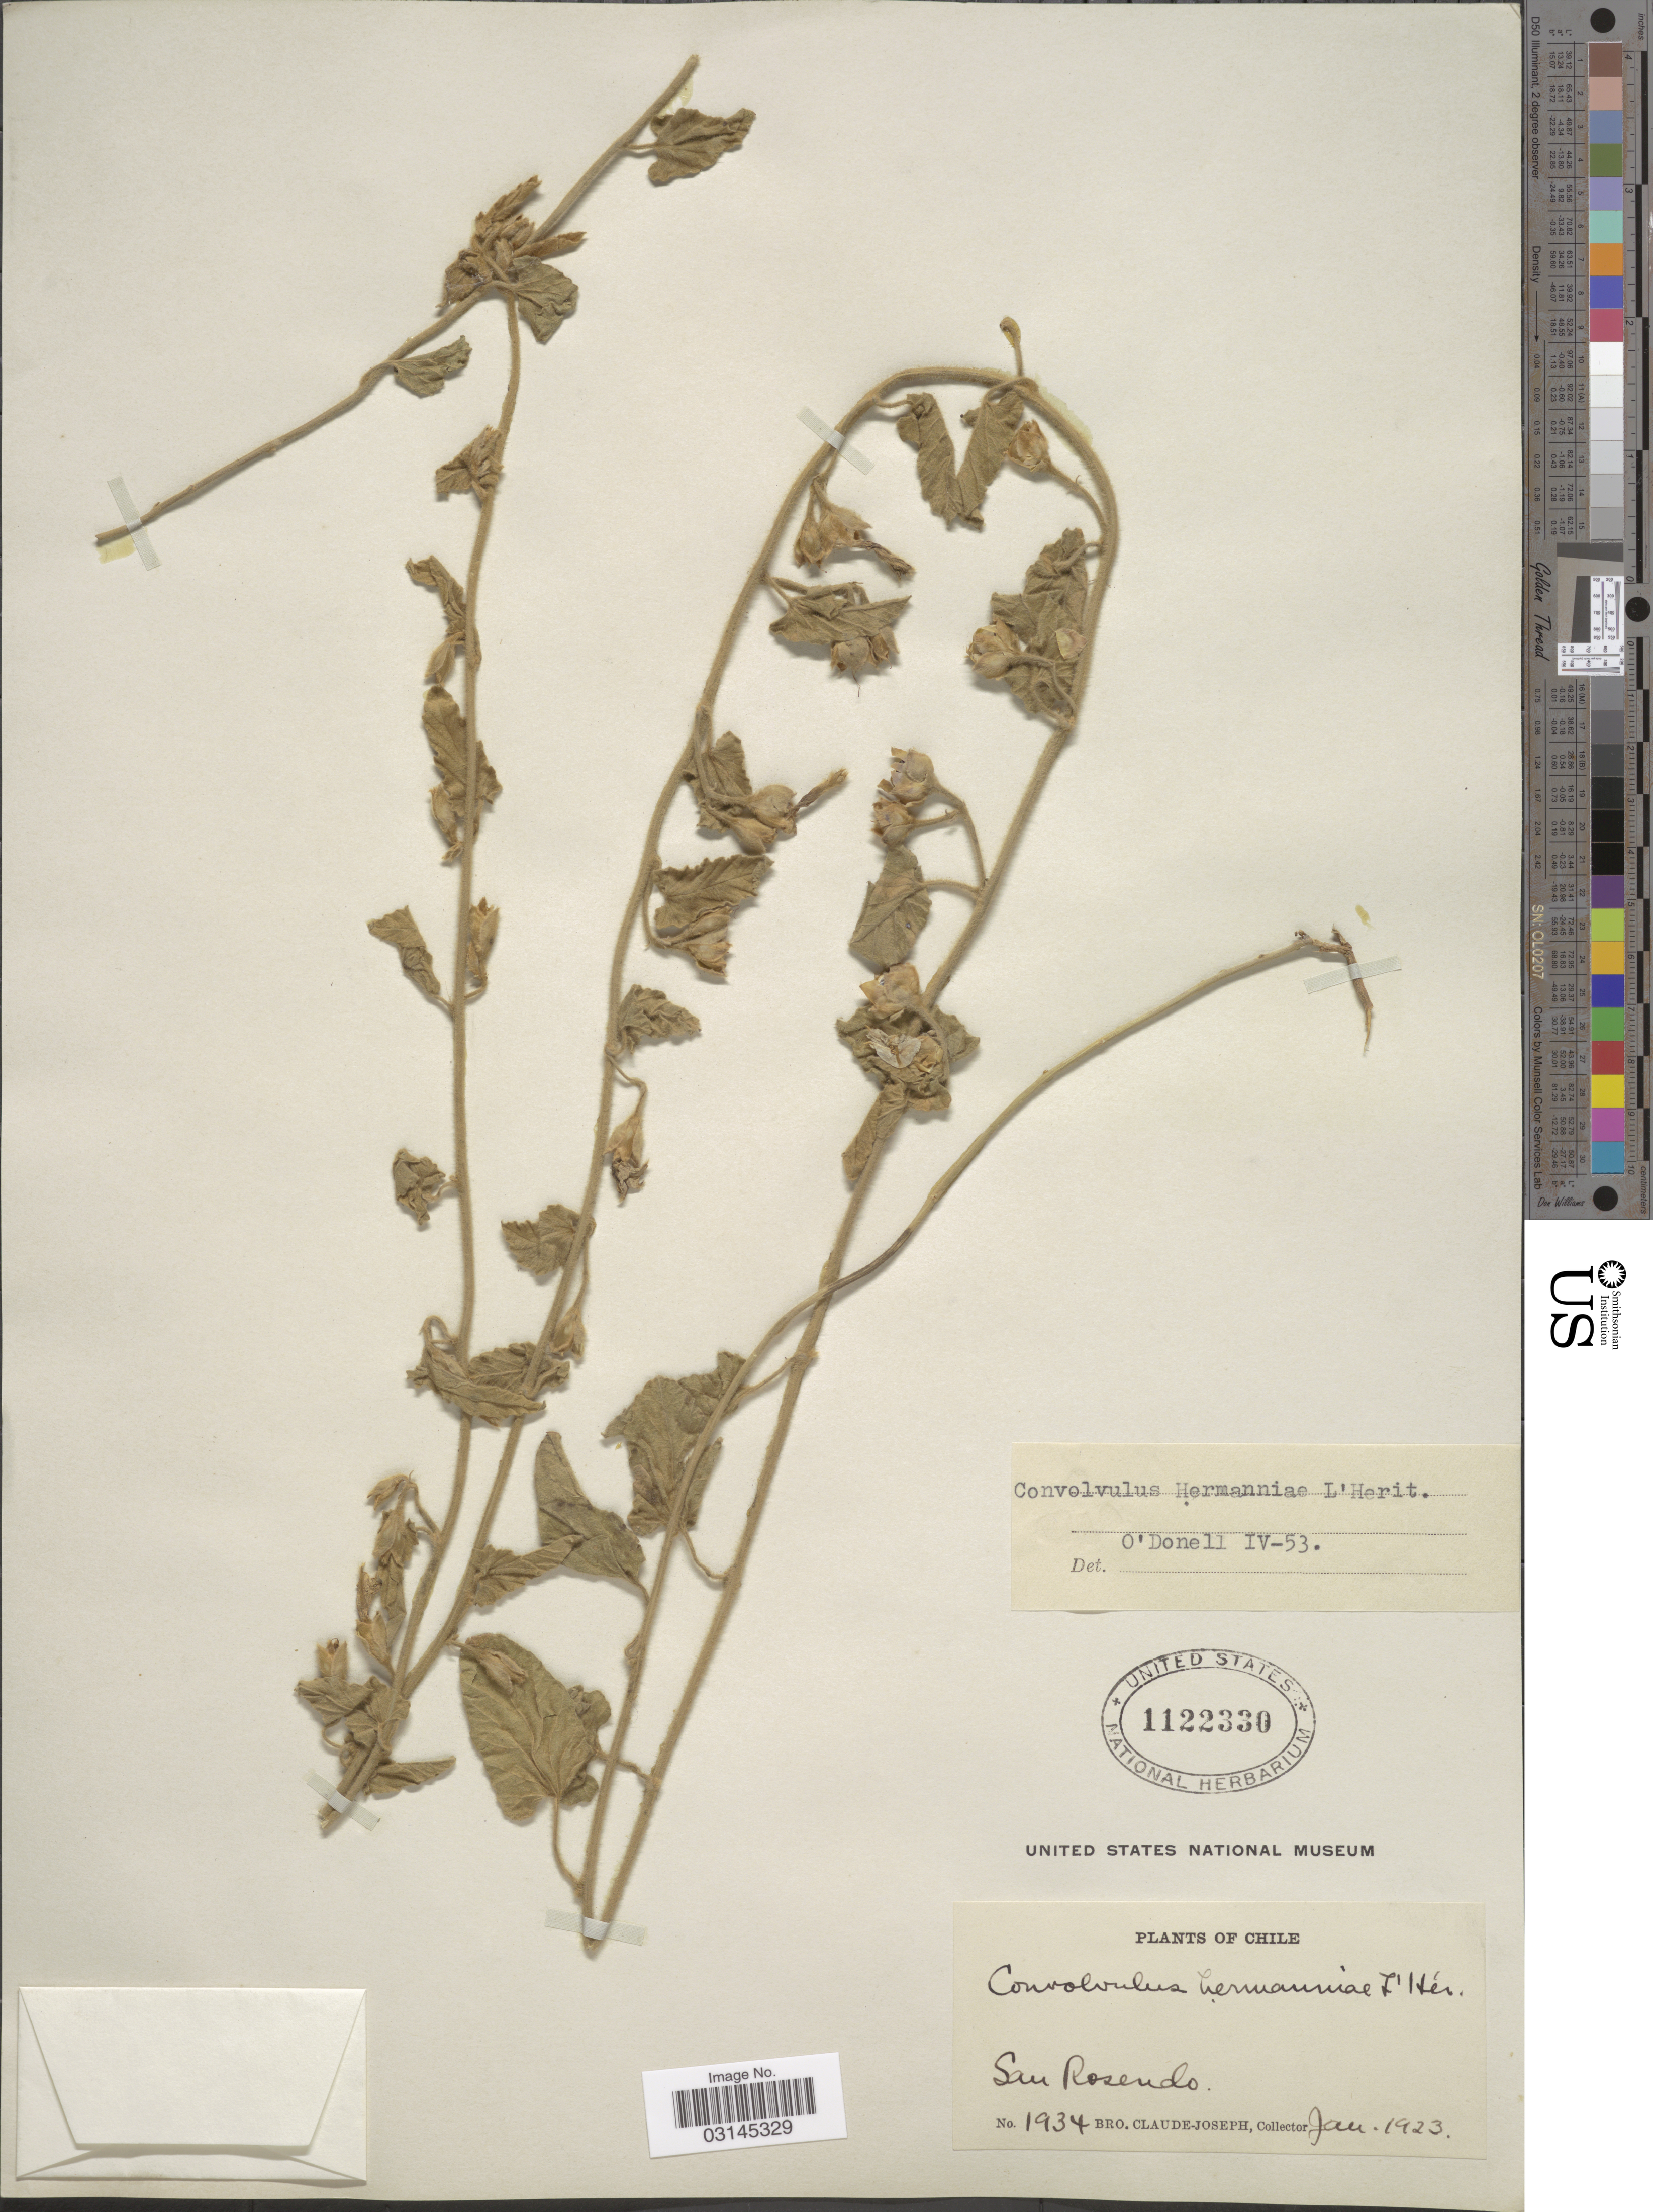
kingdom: Plantae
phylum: Tracheophyta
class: Magnoliopsida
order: Solanales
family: Convolvulaceae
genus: Convolvulus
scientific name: Convolvulus hermanniae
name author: L'Hér.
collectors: Bro. Claude-Joseph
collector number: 1934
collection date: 1923-01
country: Chile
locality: San Rosendo.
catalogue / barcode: US 1122330